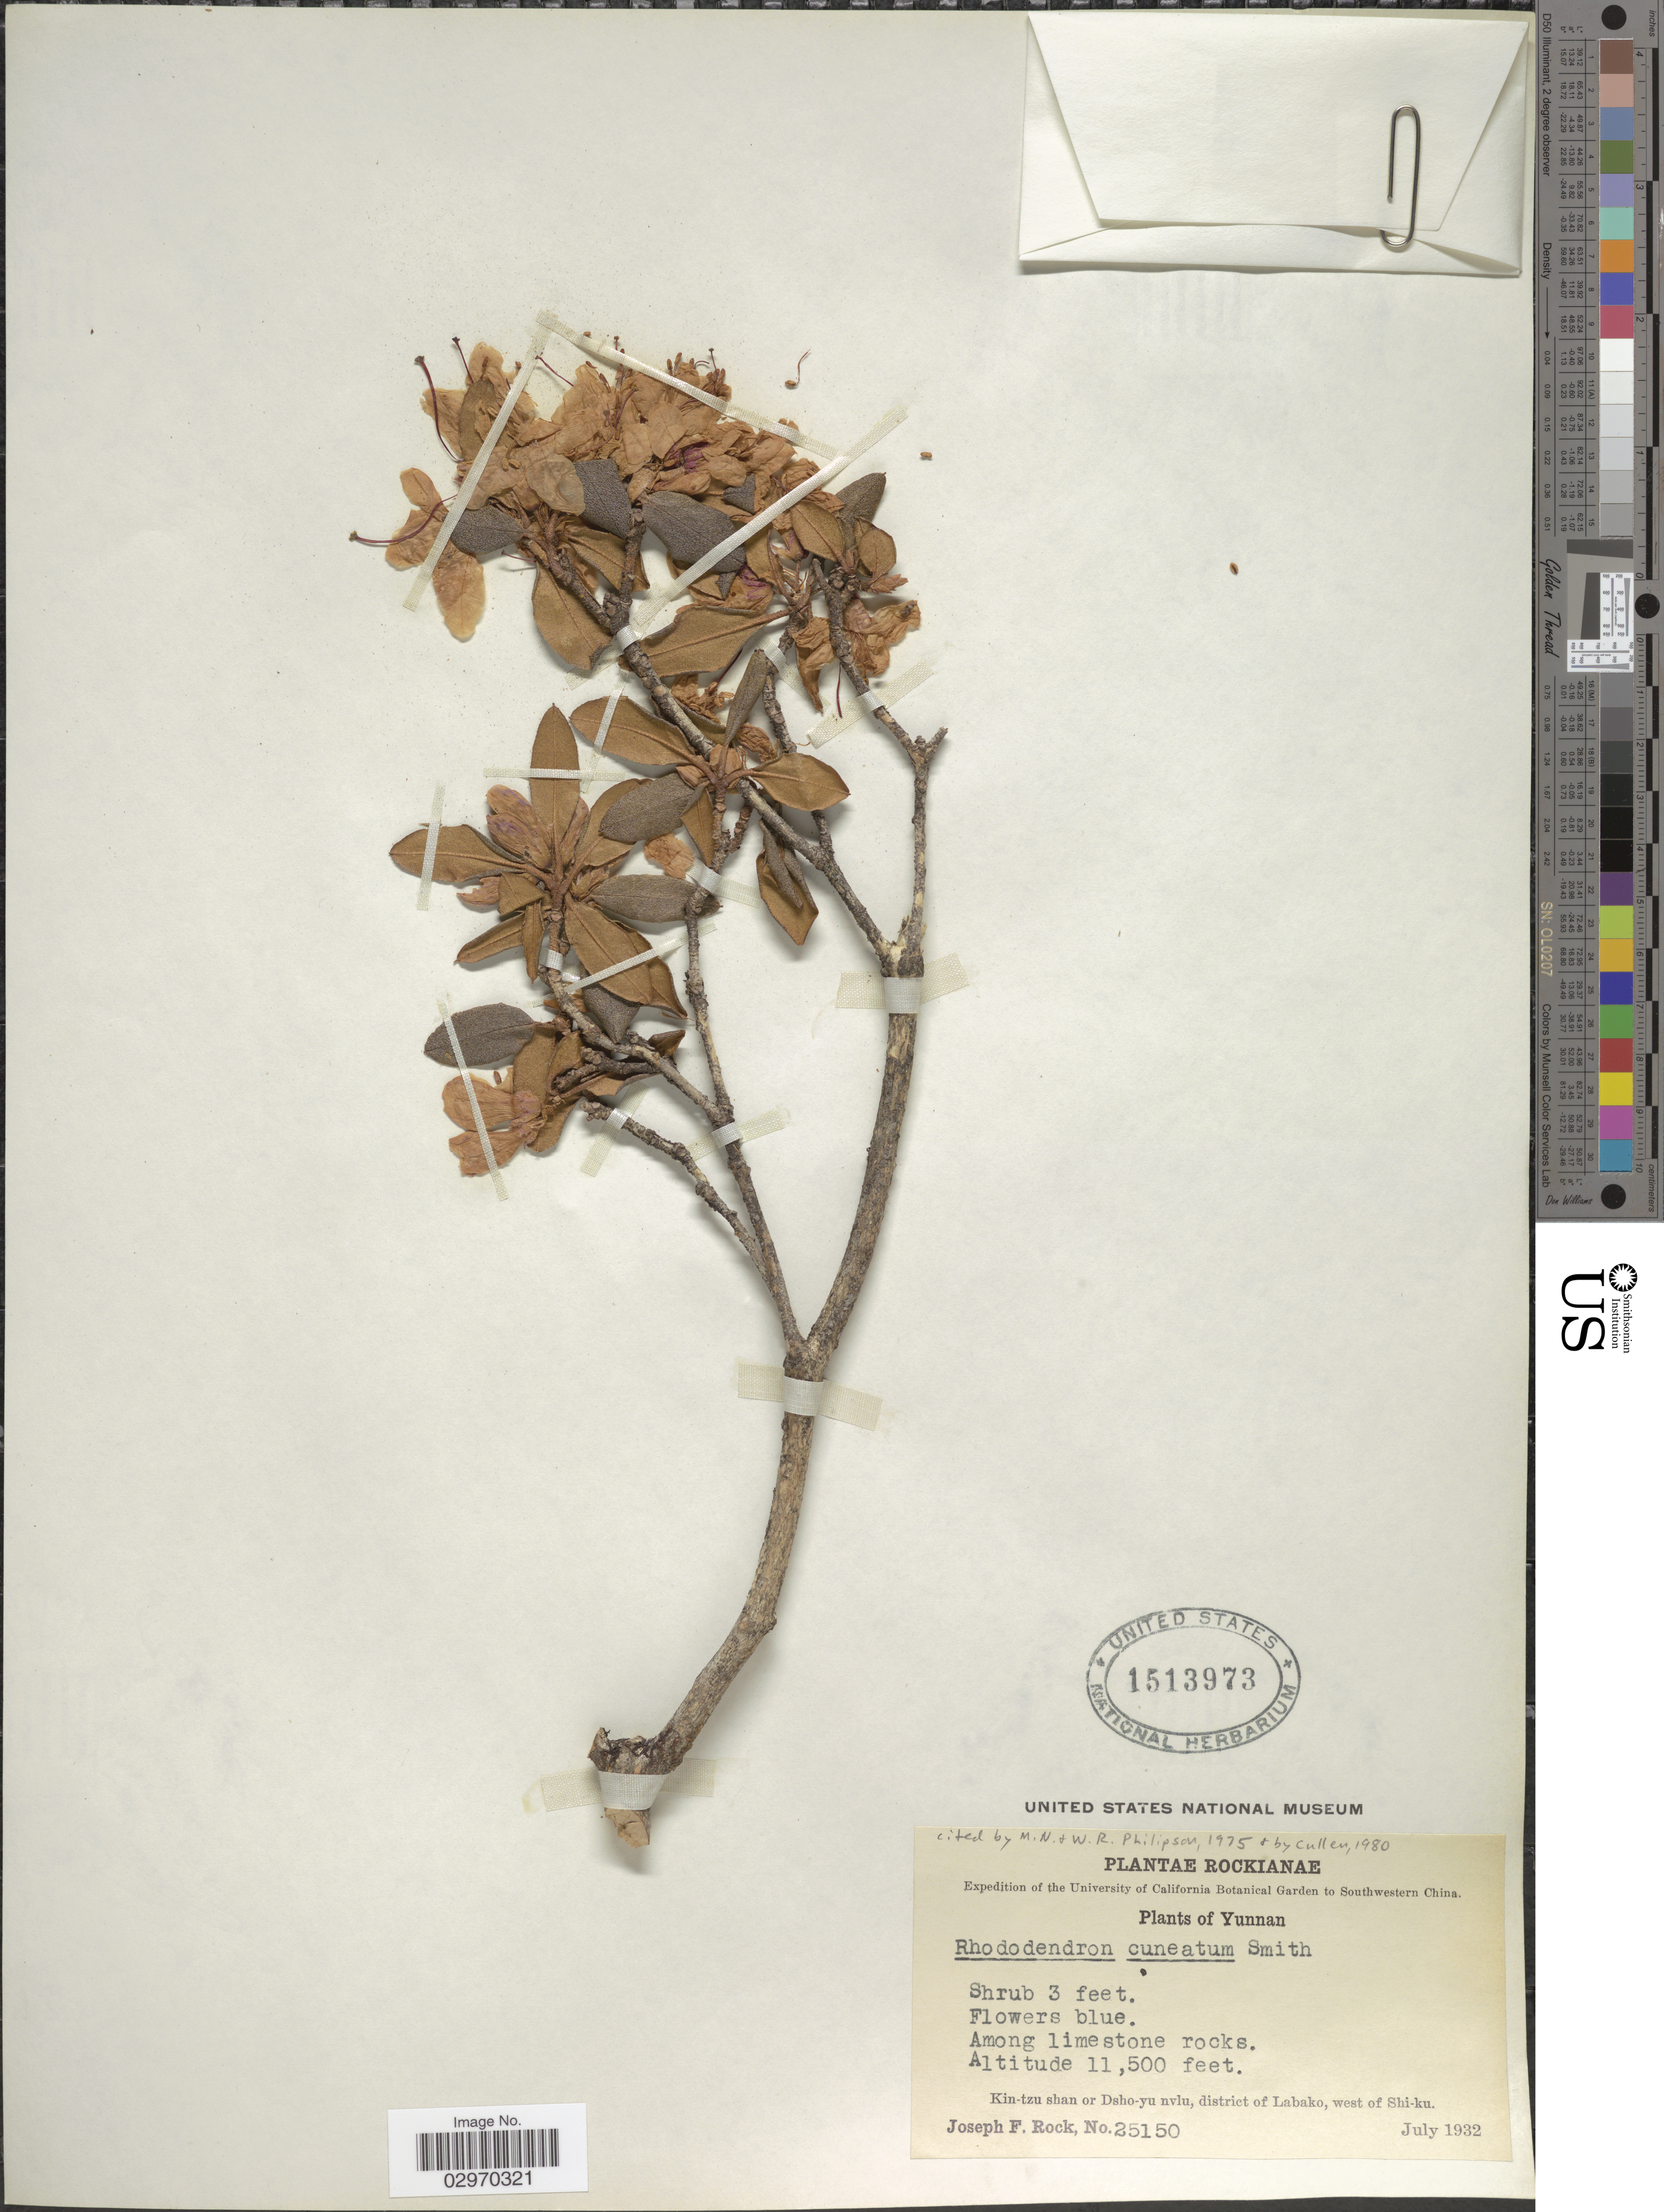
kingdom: Plantae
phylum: Tracheophyta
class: Magnoliopsida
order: Ericales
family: Ericaceae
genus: Rhododendron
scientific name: Rhododendron cuneatum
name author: W.W. Sm.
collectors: J. F. Rock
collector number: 25150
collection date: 1932-07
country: China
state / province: Yunnan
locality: Southwestern China. Kin-tzu shan or Dsho-yu nvlu, district of Labako, west of Shi-ku.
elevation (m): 3505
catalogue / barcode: US 1513973